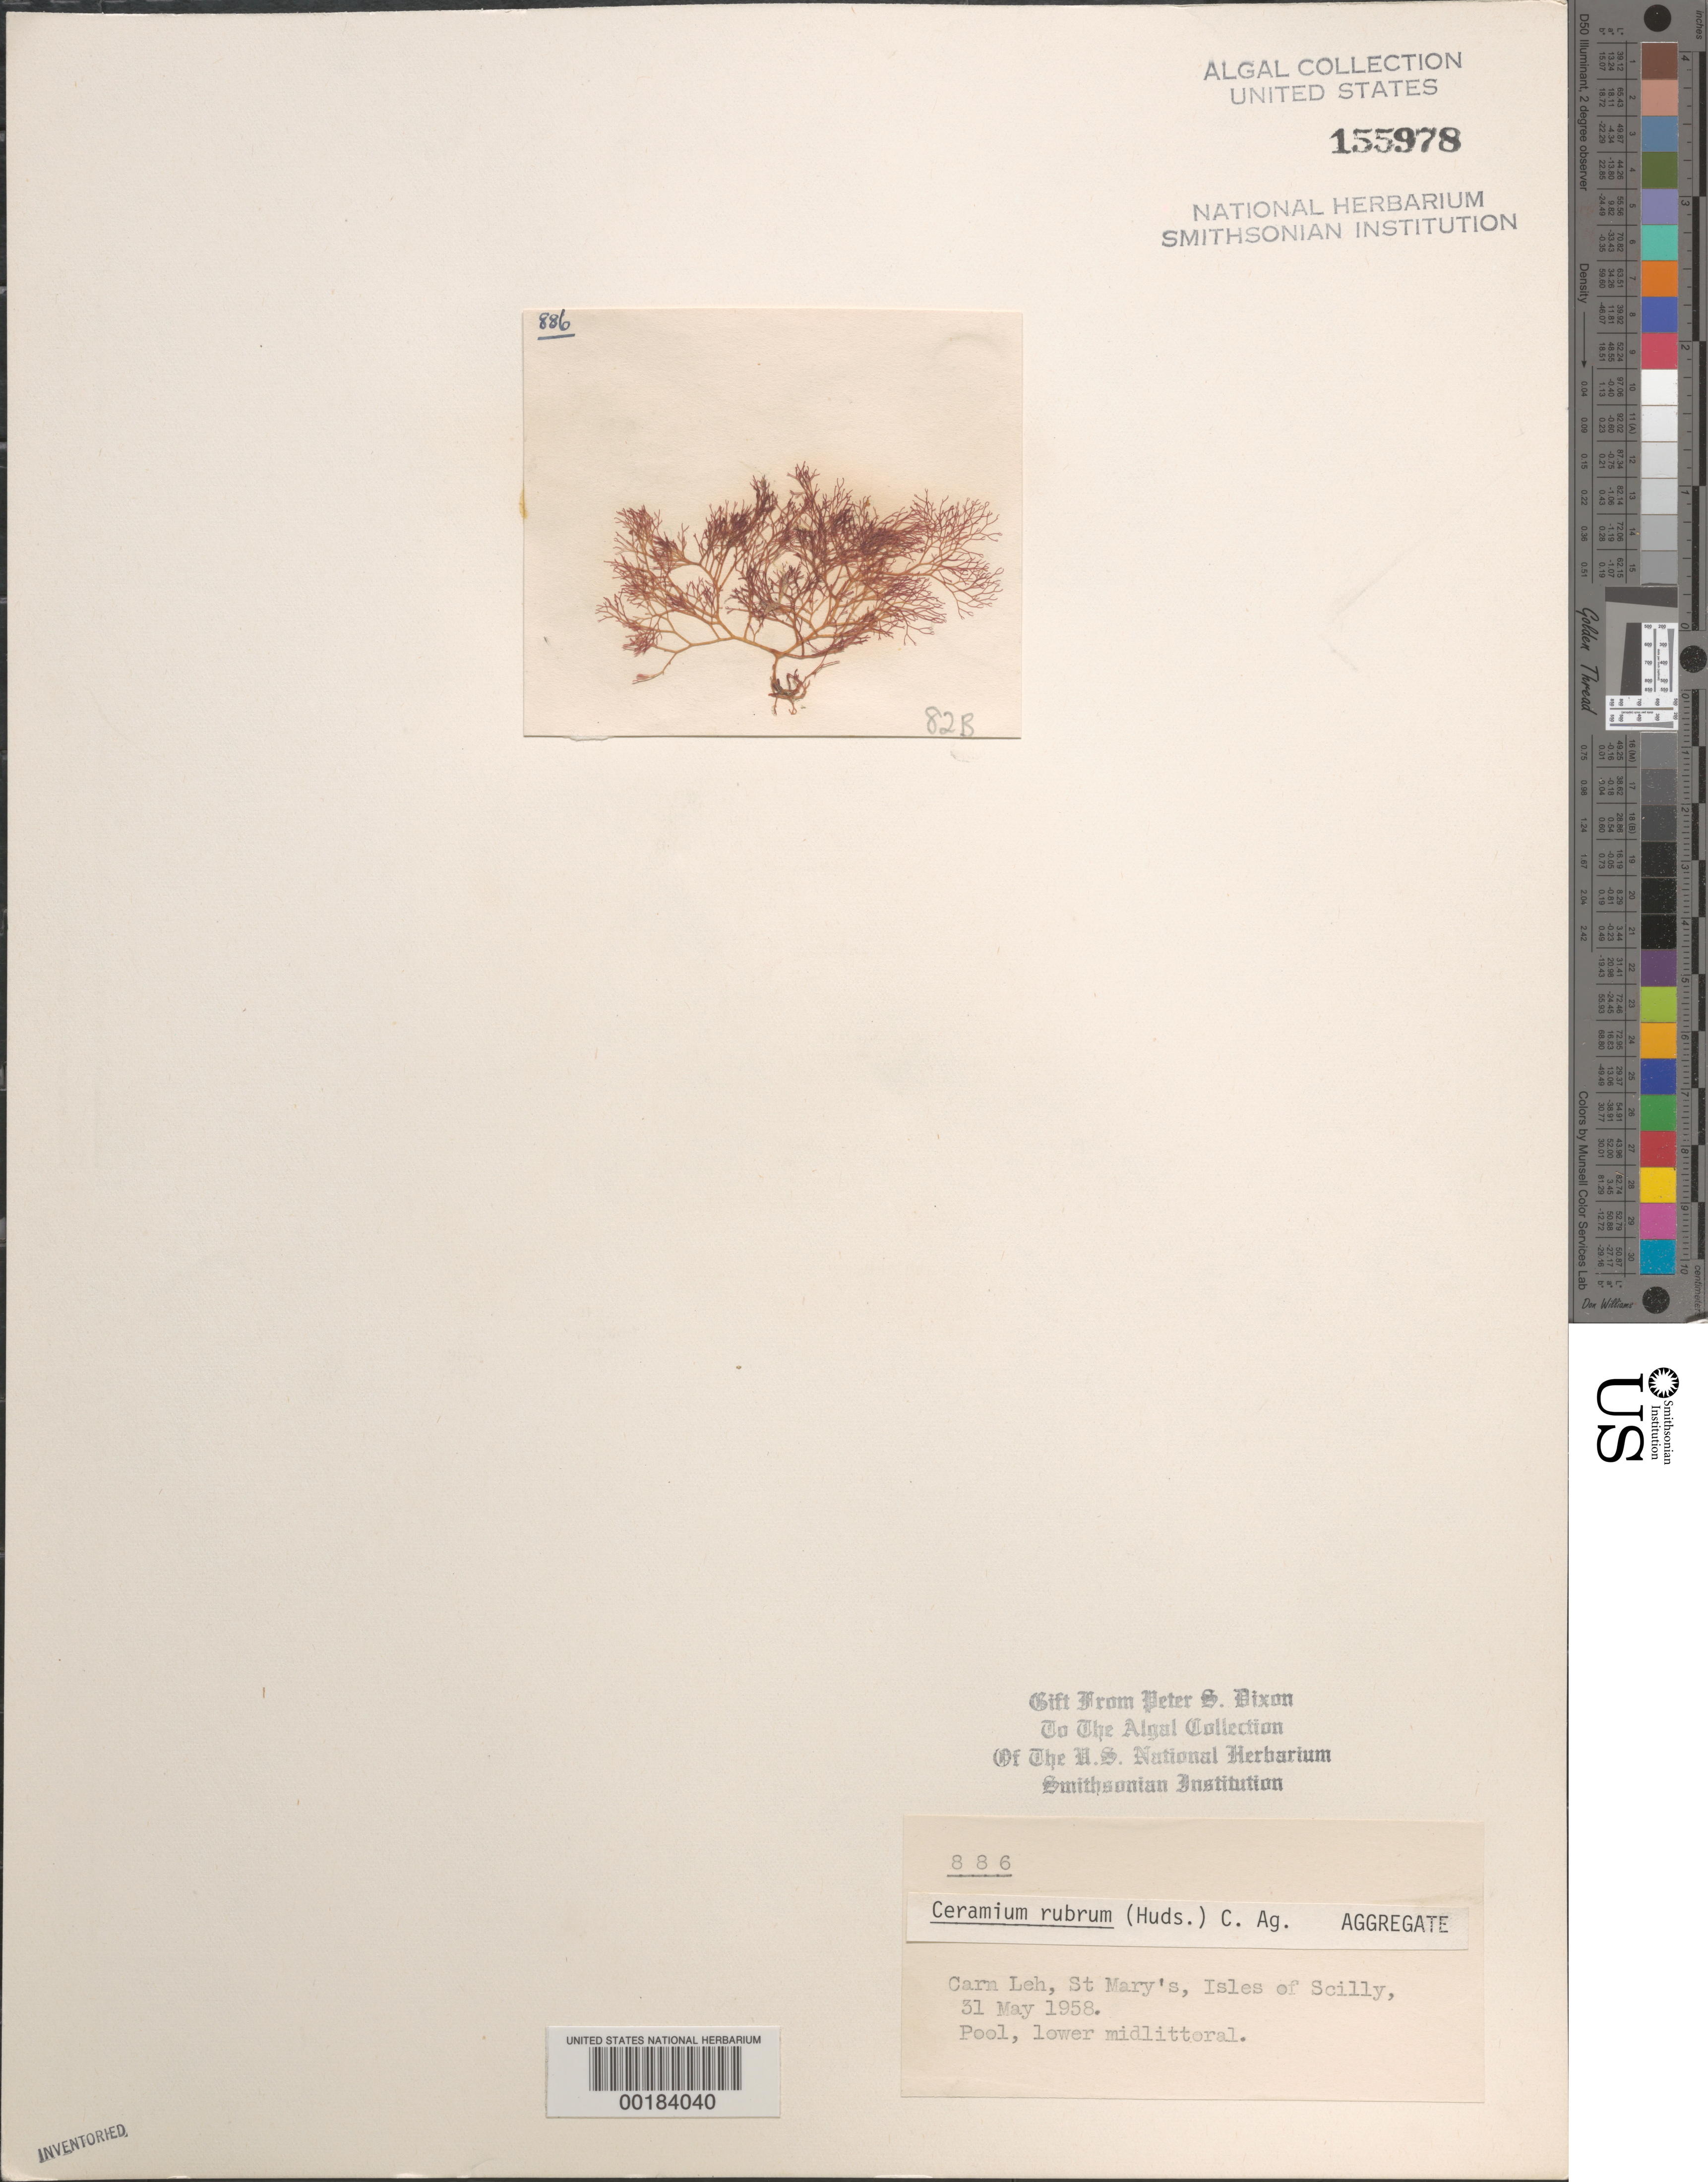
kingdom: Plantae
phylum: Rhodophyta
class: Florideophyceae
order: Ceramiales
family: Ceramiaceae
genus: Ceramium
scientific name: Ceramium rubrum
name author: C. Agardh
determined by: Dixon, P. S.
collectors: P. S. Dixon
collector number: PSD 886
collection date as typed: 31 May 1958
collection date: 1958-05-31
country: United Kingdom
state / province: England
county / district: Council of the Isles of Scilly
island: St. Mary's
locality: Carn Leh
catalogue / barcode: US 155978